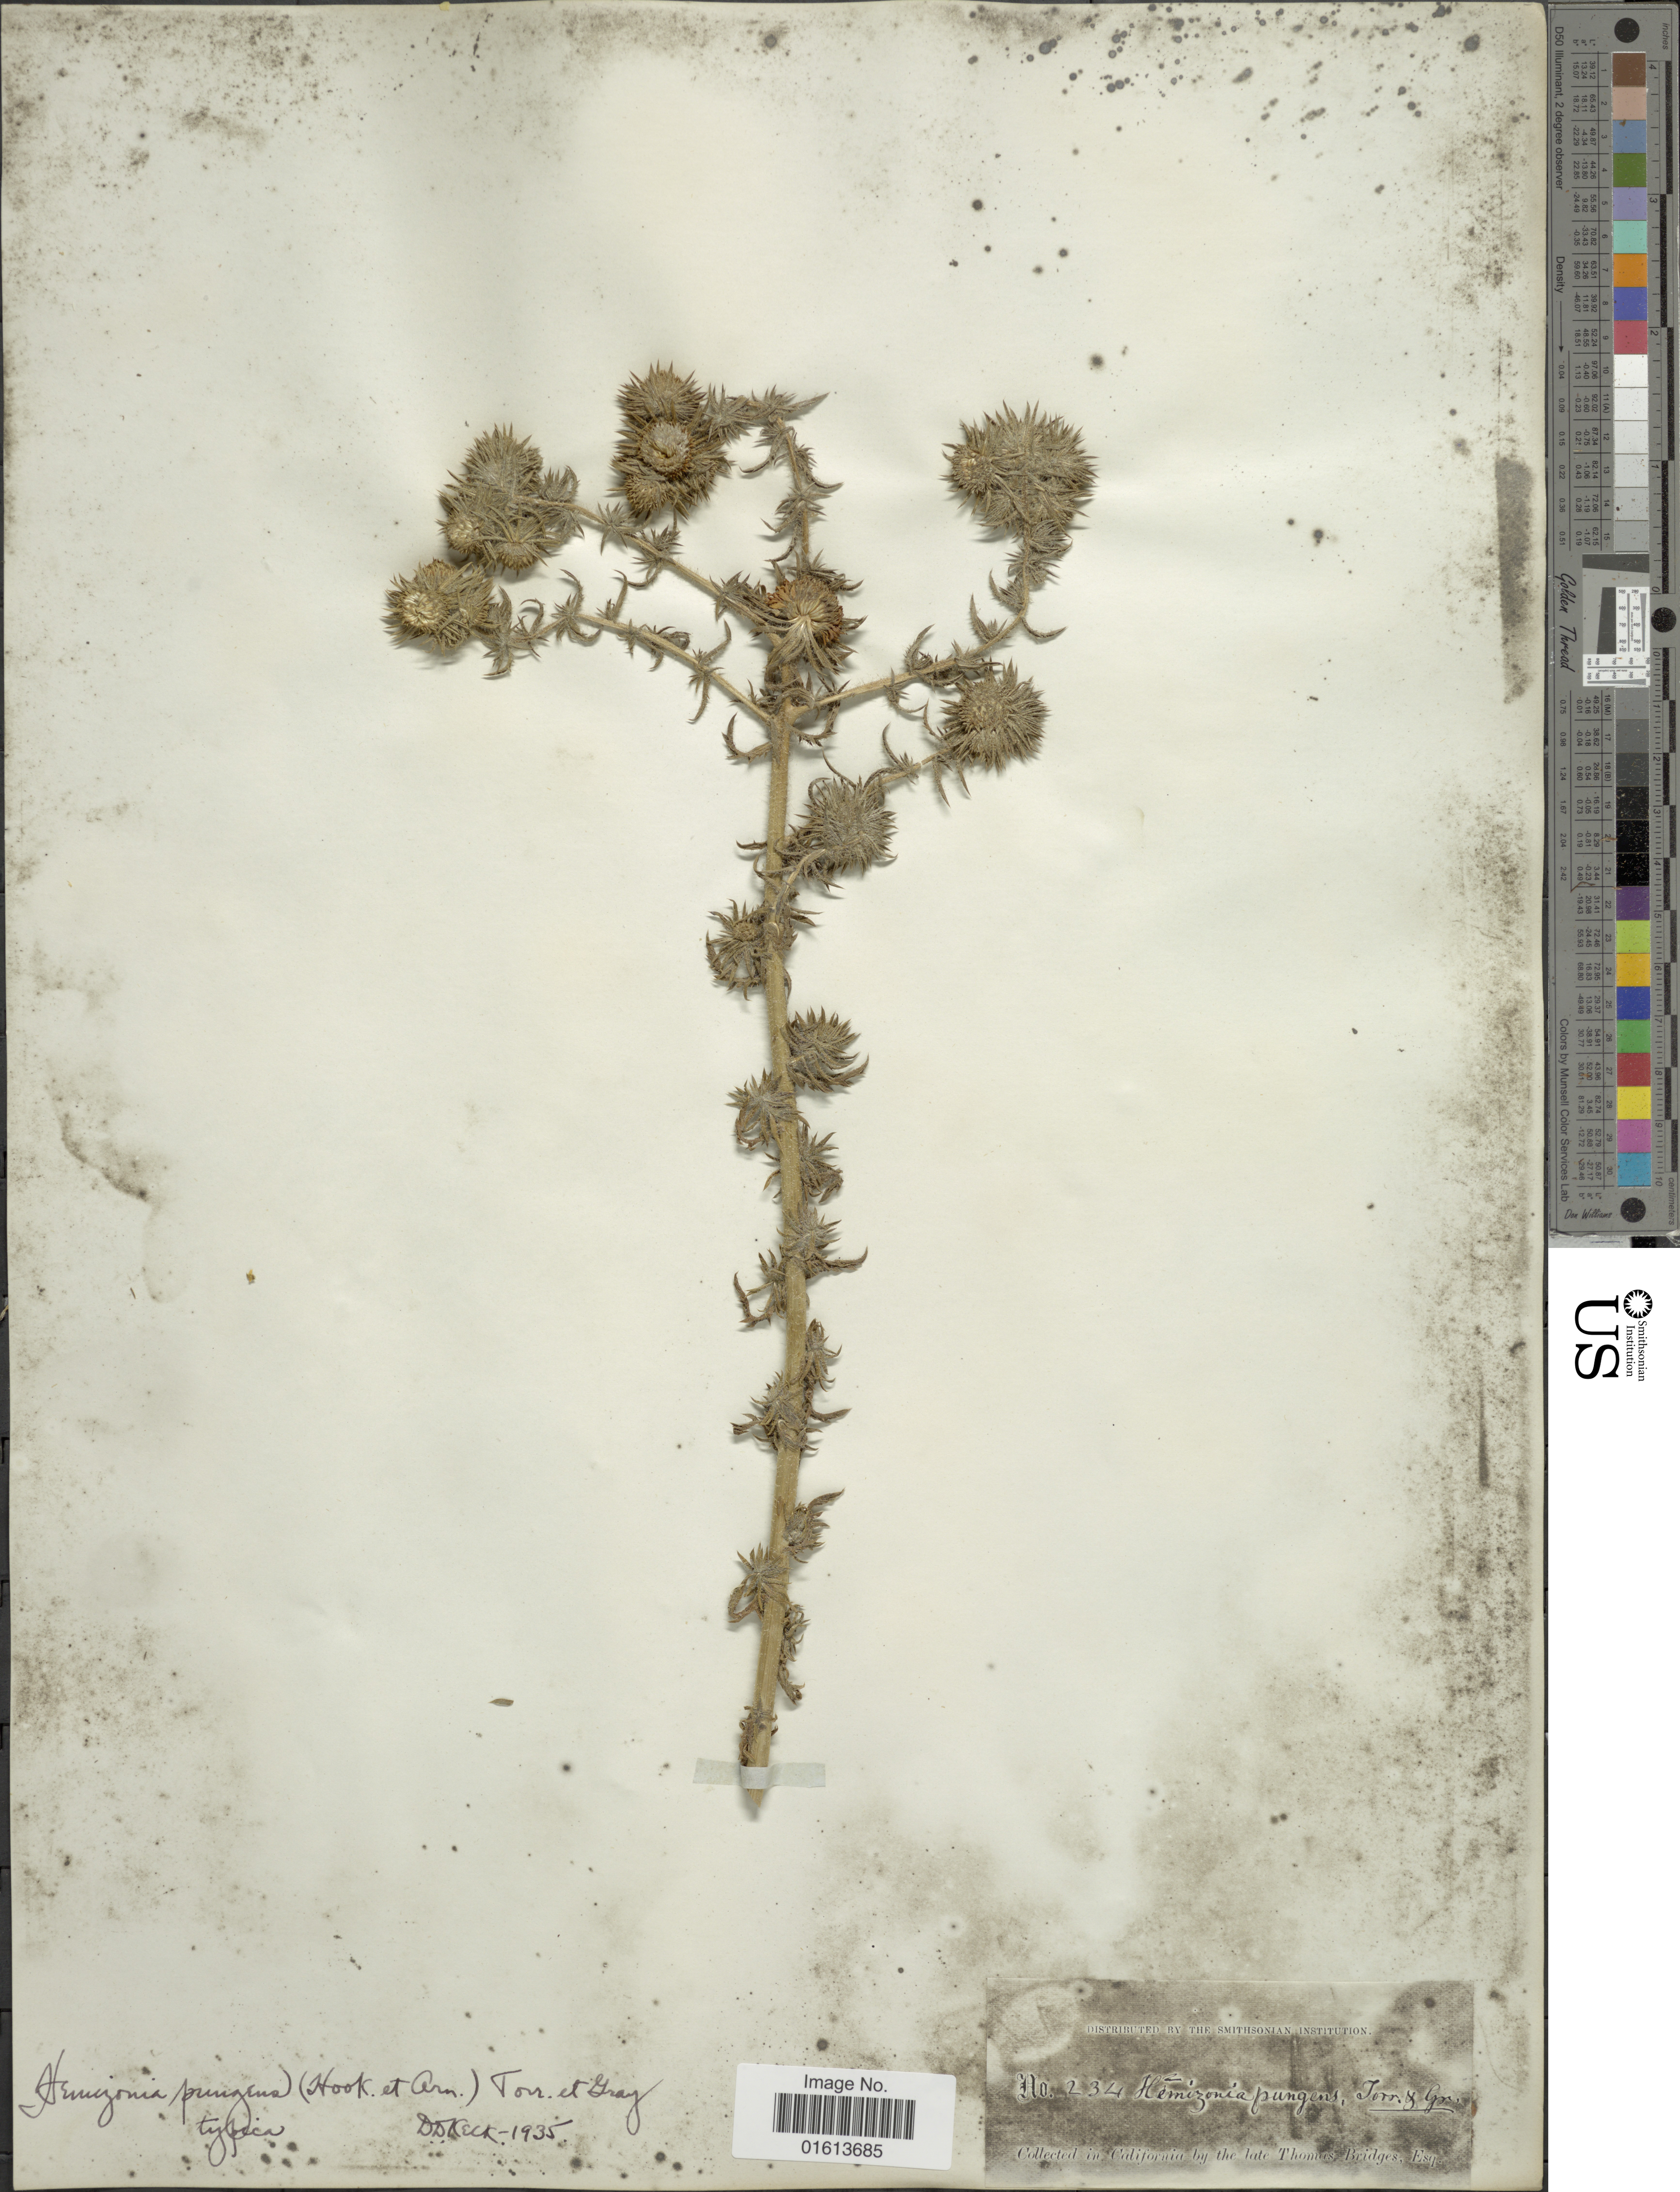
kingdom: Plantae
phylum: Tracheophyta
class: Magnoliopsida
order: Asterales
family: Asteraceae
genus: Centromadia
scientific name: Centromadia pungens subsp. pungens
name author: Hook. & Arn.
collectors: T. Bridges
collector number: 234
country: United States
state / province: California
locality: California